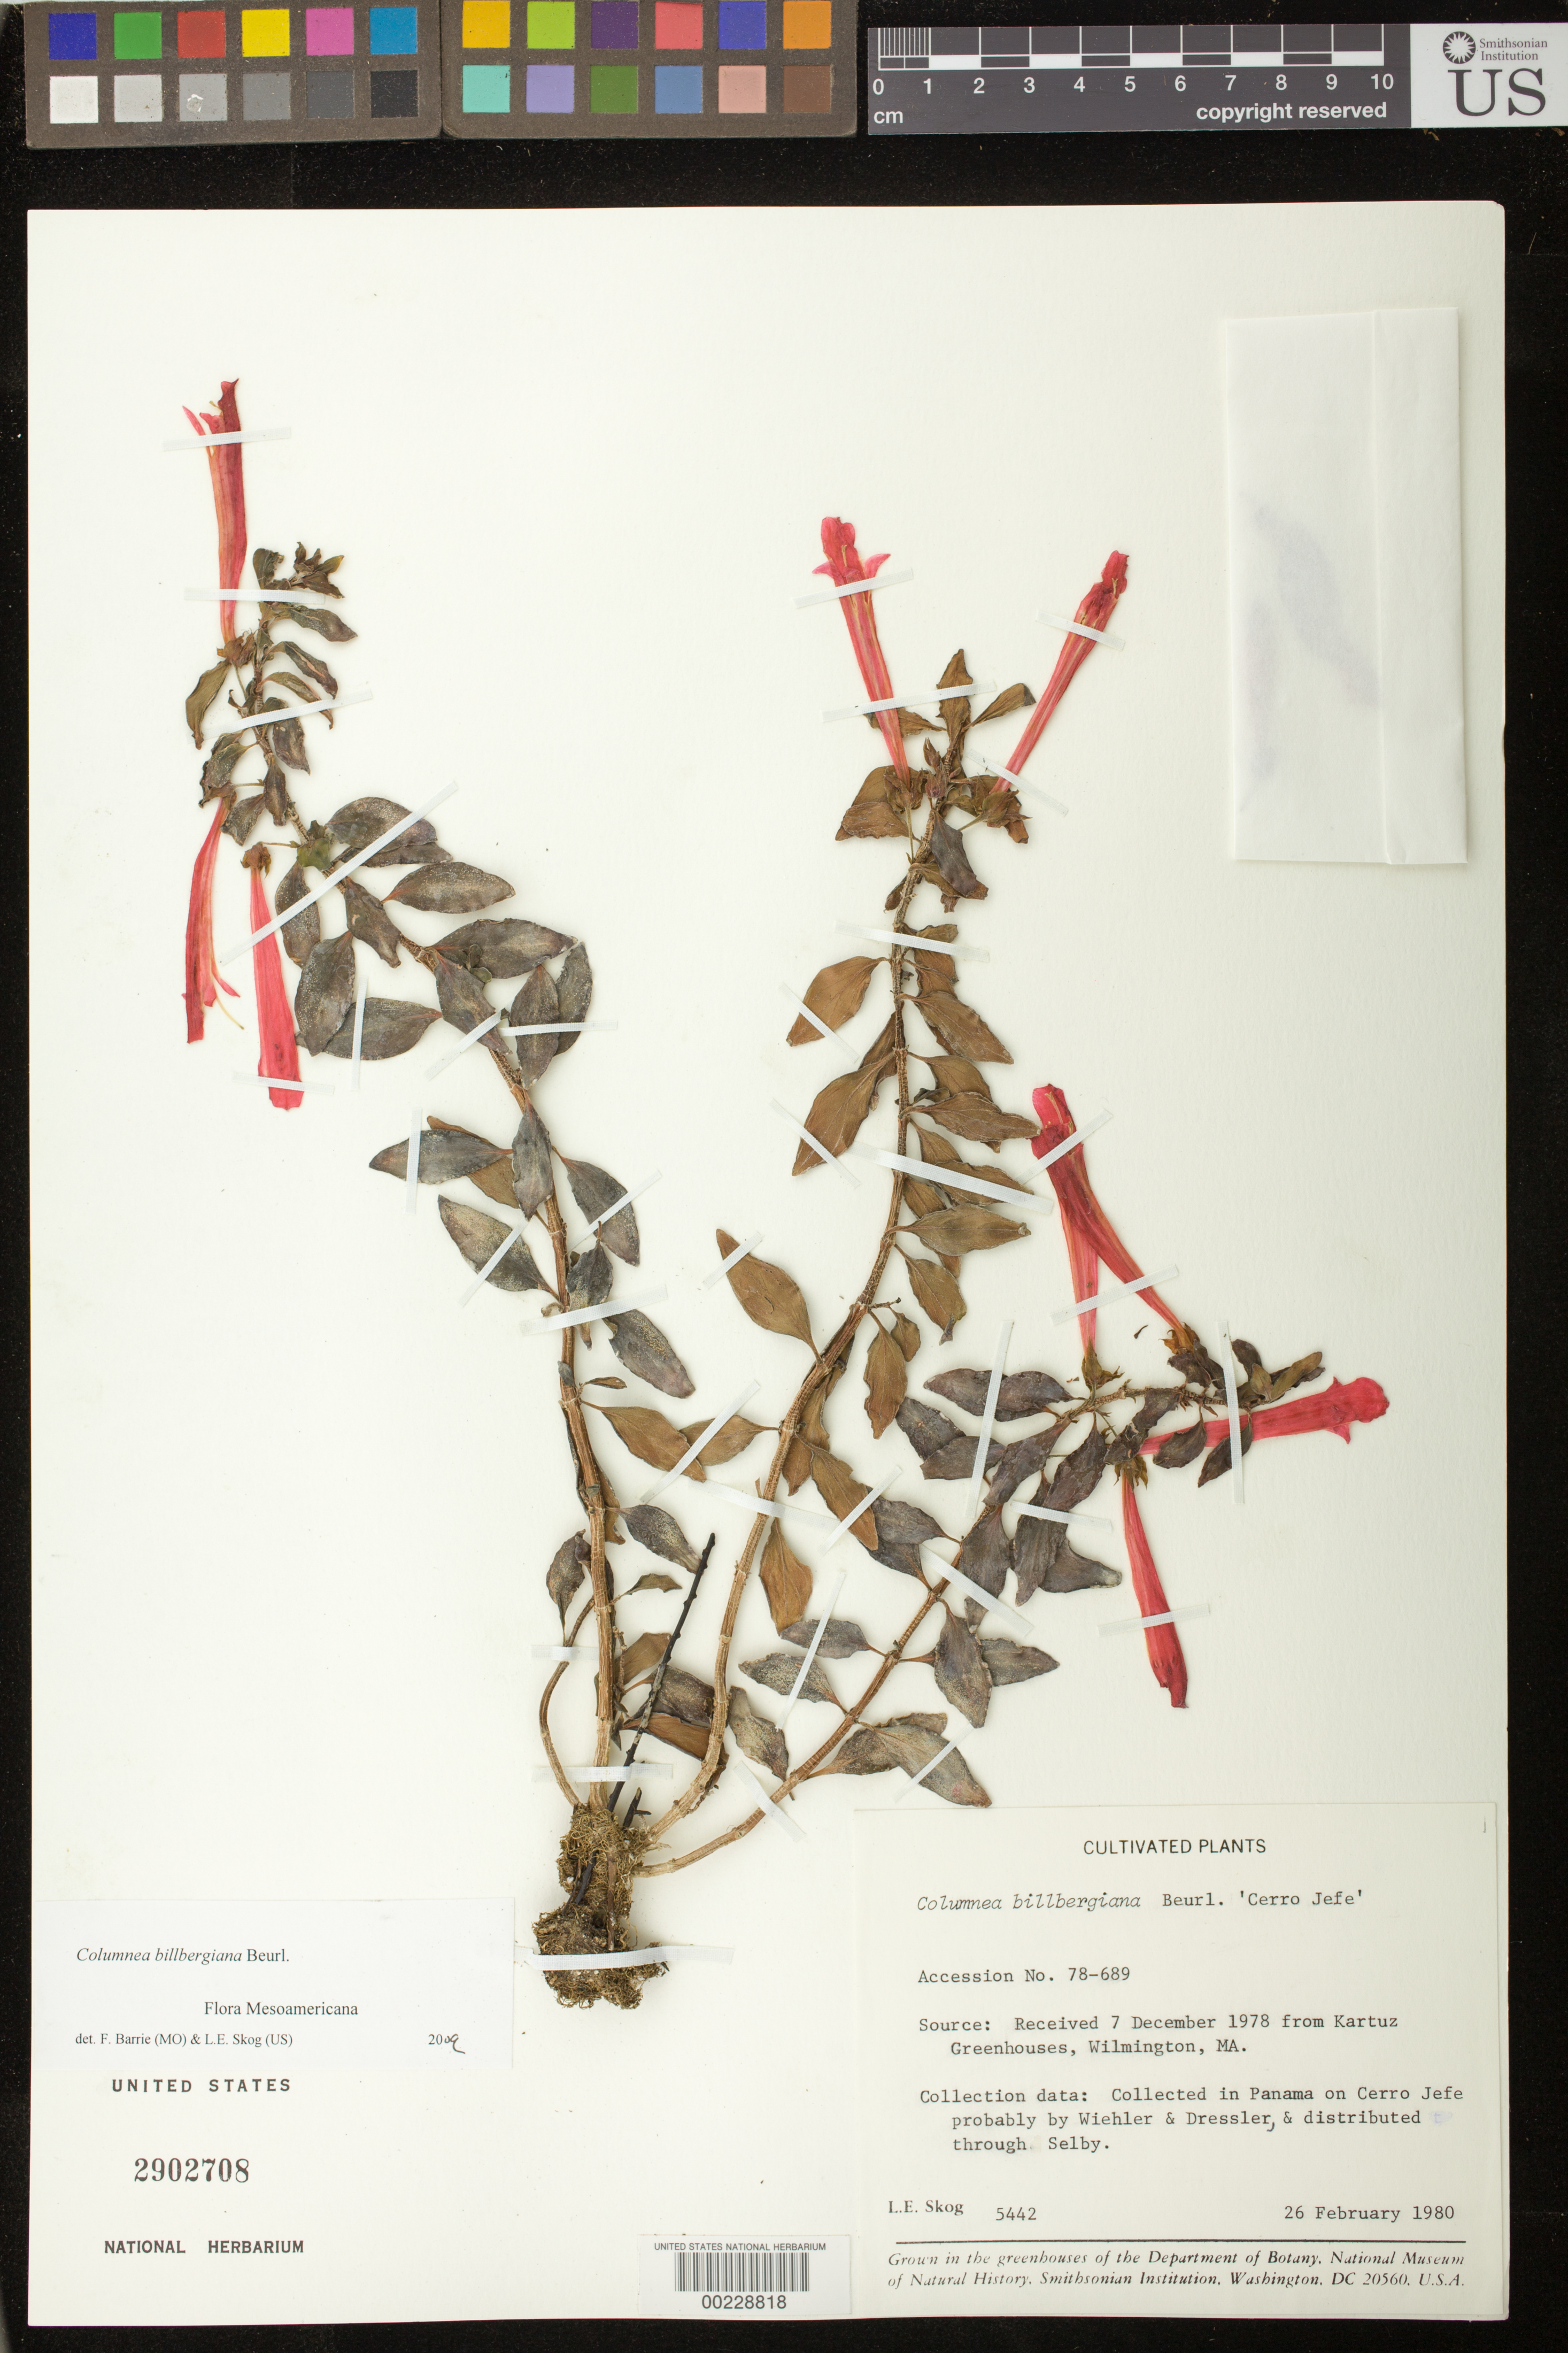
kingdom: Plantae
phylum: Tracheophyta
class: Magnoliopsida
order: Lamiales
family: Gesneriaceae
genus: Columnea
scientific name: Columnea billbergiana 'Cerro Jefe'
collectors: L. E. Skog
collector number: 5442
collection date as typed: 26 Feb 1980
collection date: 1980-02-26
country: Panama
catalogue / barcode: US 2902708